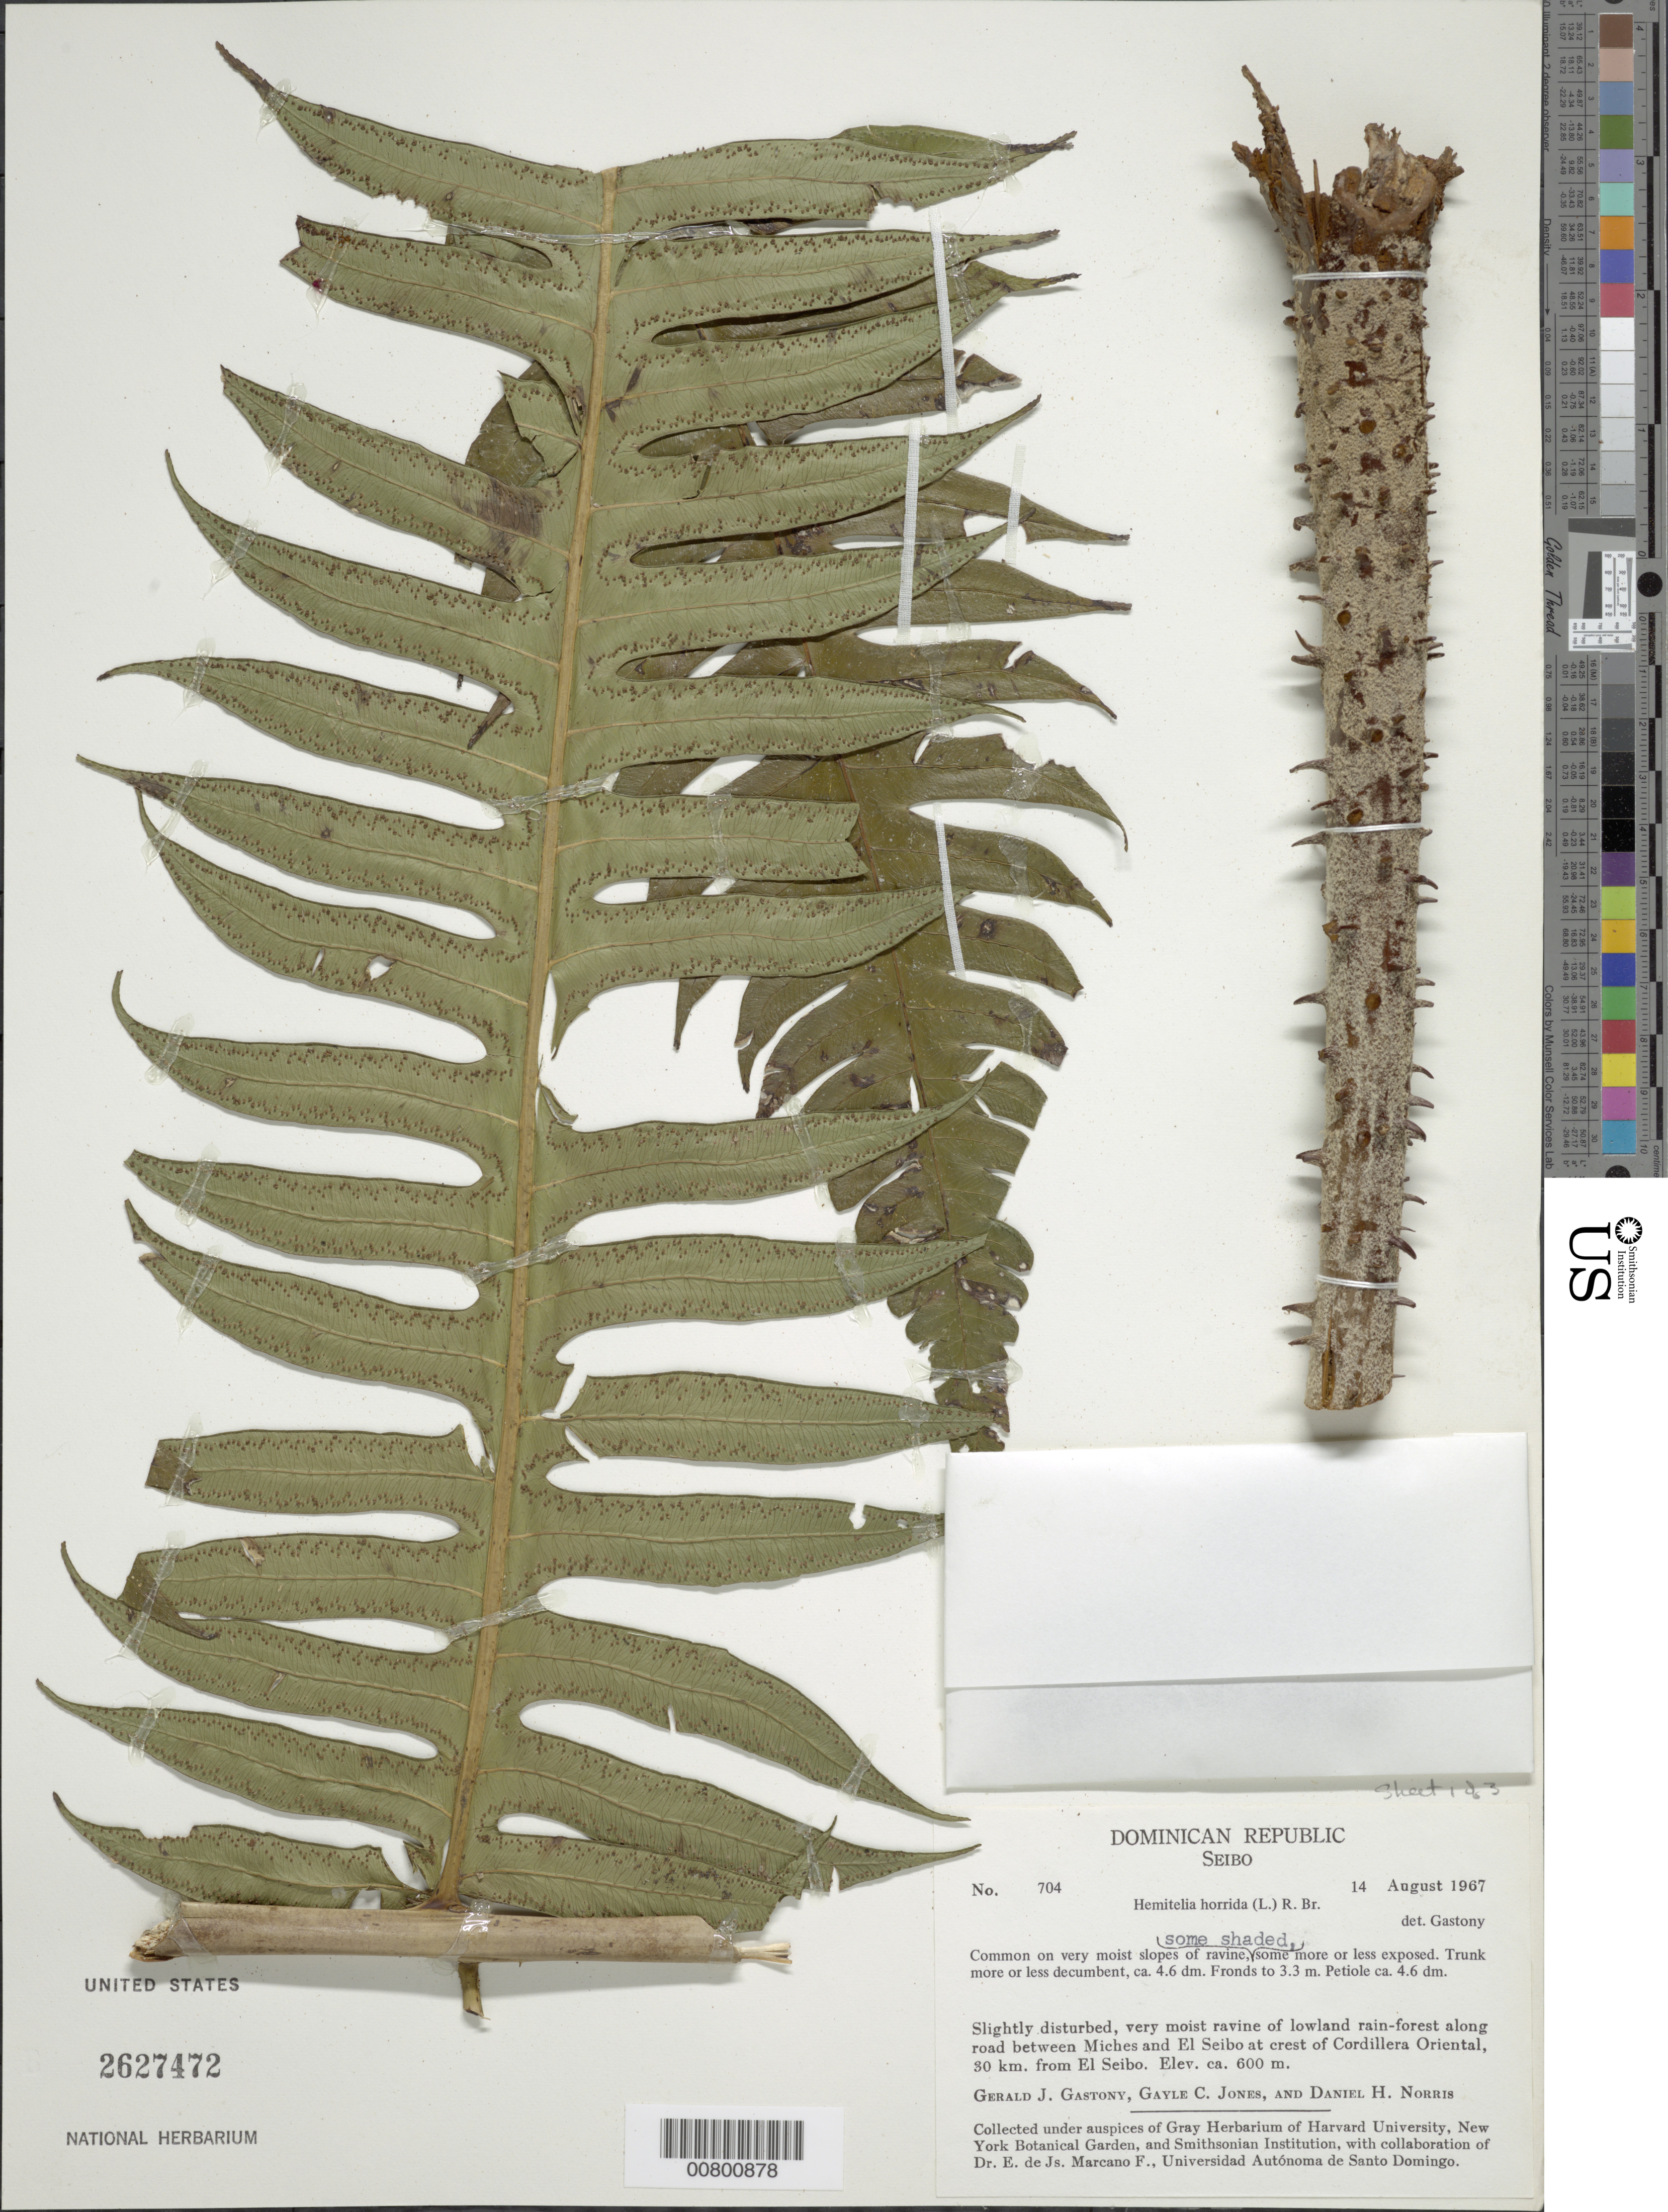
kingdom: Plantae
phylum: Tracheophyta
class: Polypodiopsida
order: Cyatheales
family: Cyatheaceae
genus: Cyathea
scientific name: Cyathea horrida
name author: (L.) Sm.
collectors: G. Gastony, G. C. Jones & D. H. Norris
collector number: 704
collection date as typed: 14 Aug 1967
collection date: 1967-08-14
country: Dominican Republic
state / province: El Seibo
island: Hispaniola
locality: Miches to El Seibo road, at crest of cordillera Oriental, 30 km from El Seibo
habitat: Slightly disturbed, very moist slopes of ravine, some shaded, some more or less exposed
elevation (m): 600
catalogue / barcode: US 2627472